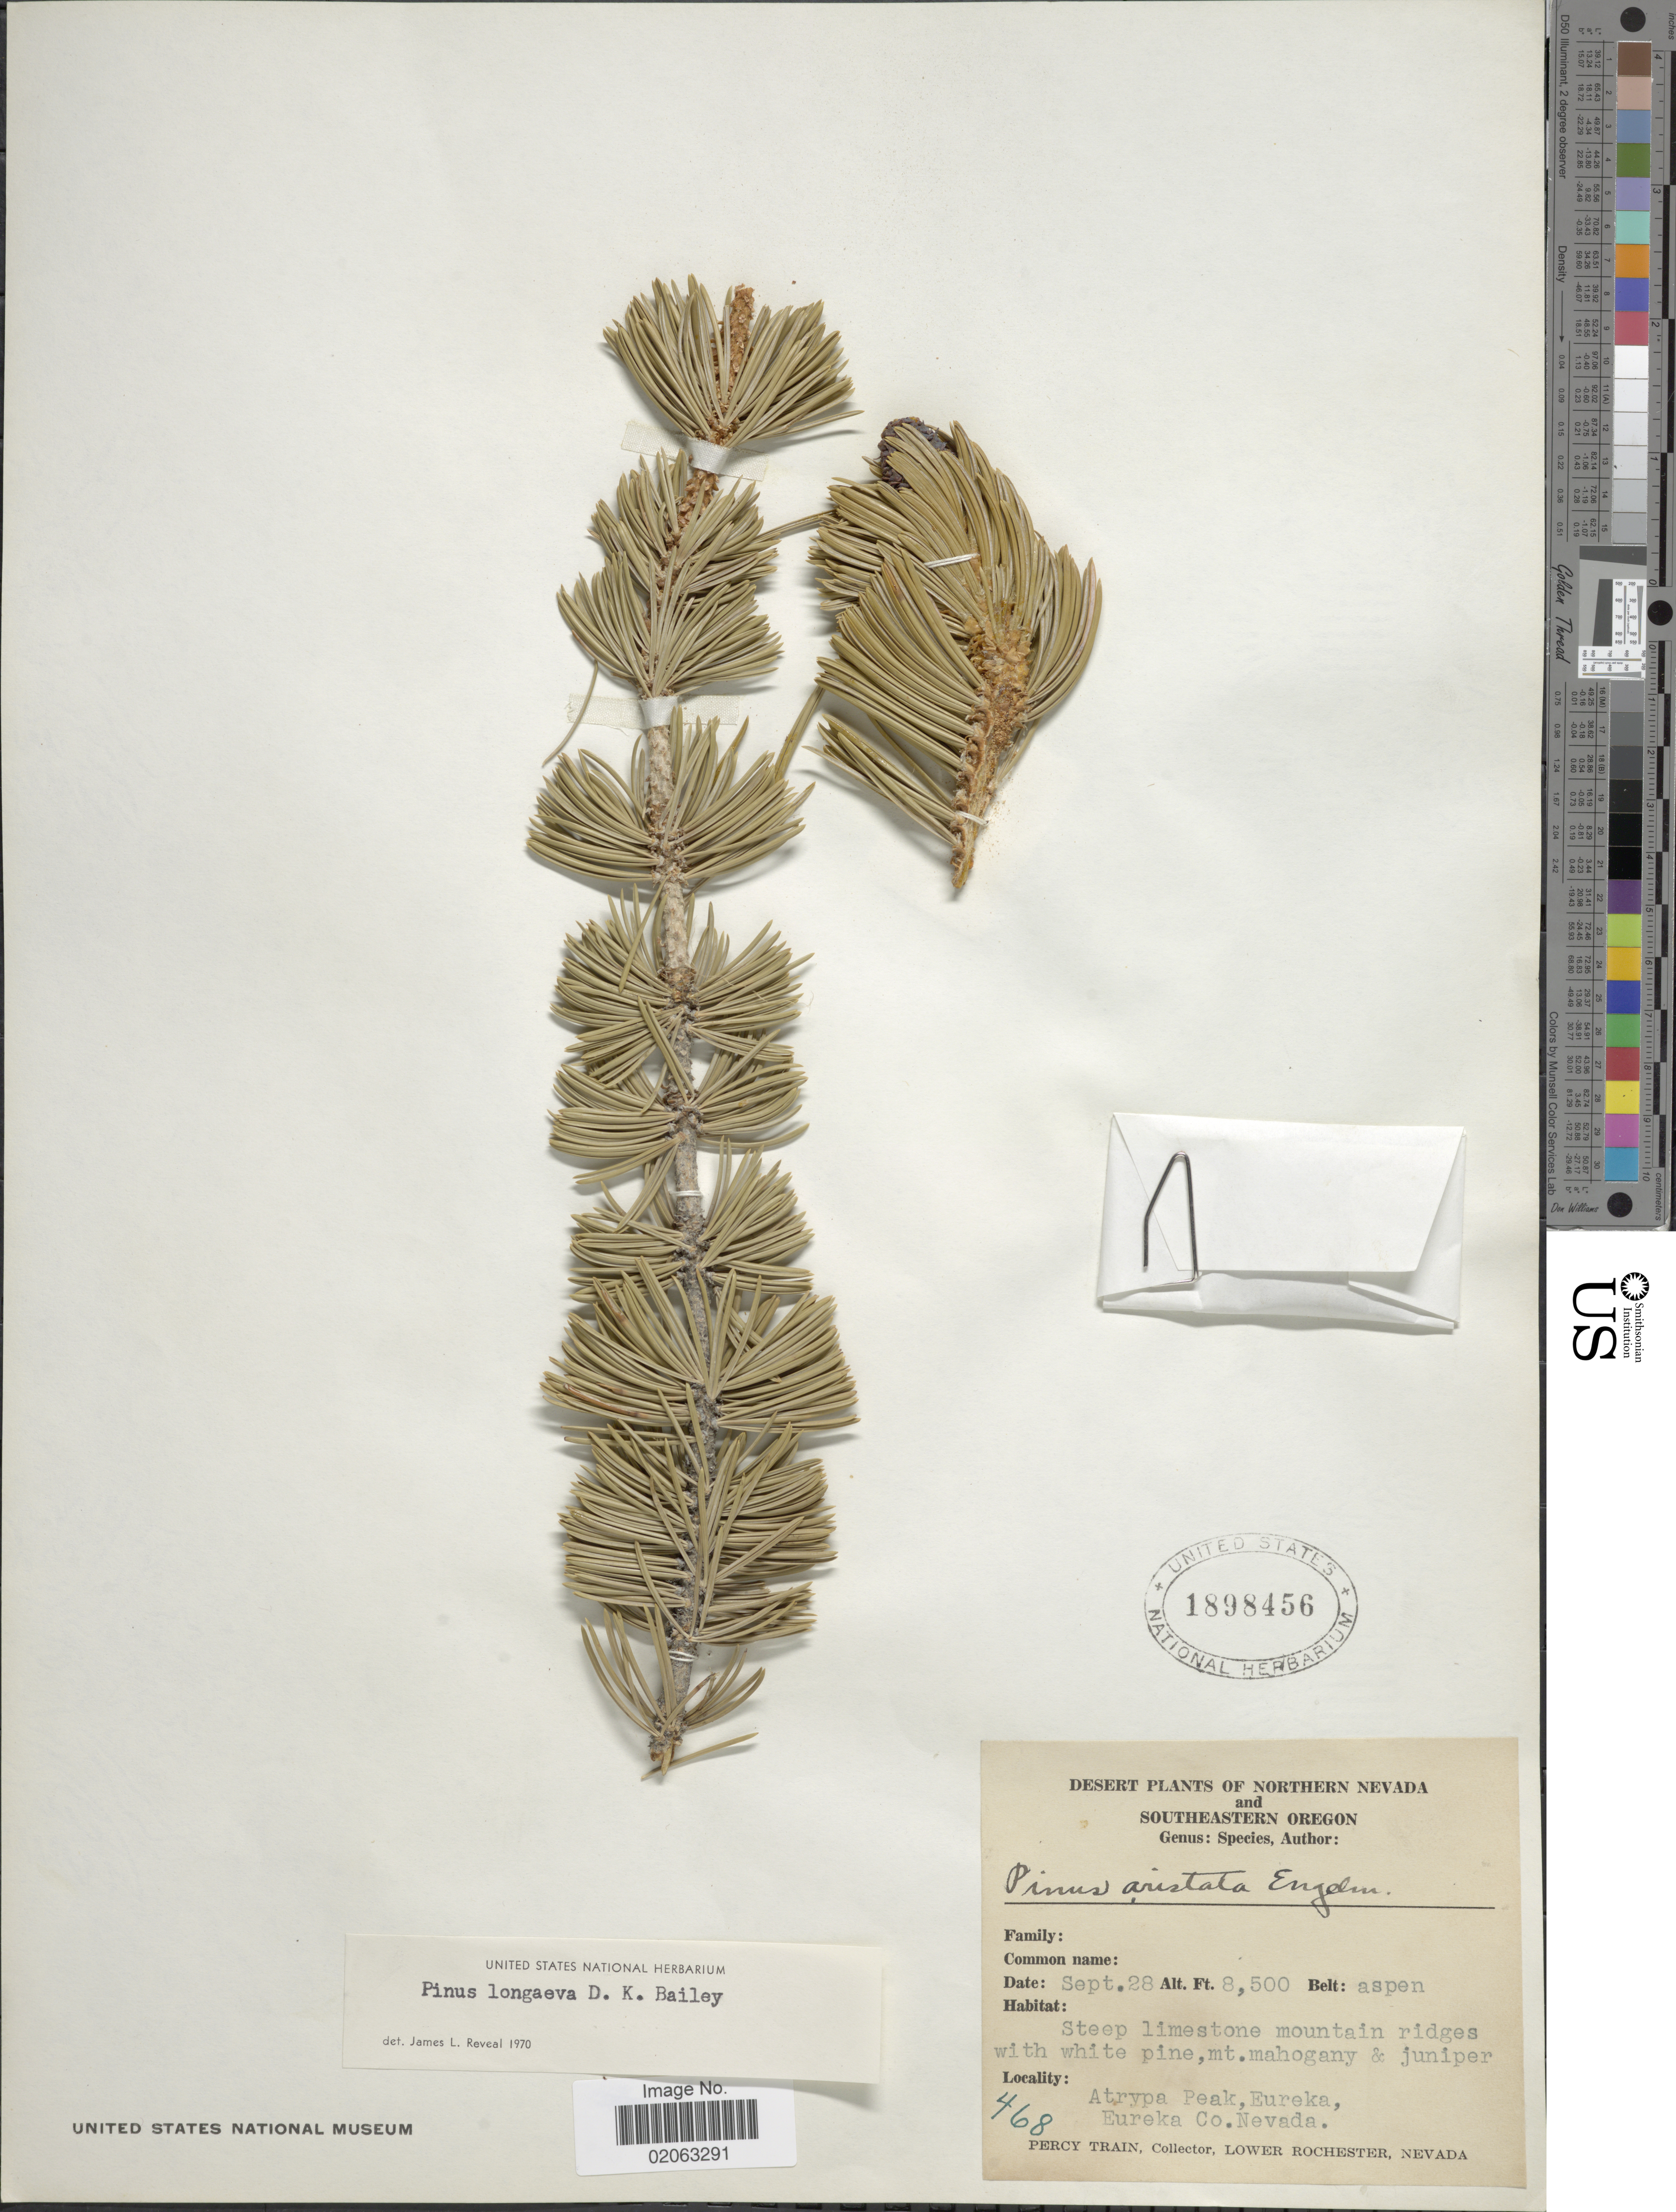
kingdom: Plantae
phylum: Tracheophyta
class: Pinopsida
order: Pinales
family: Pinaceae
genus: Pinus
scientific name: Pinus aristata var. longaeva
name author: (D.K. Bailey) Little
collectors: P. Train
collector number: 468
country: United States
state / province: Nevada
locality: Atrypa Peak, Eureka, Eureka Co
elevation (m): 2591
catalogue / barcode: US 1898456